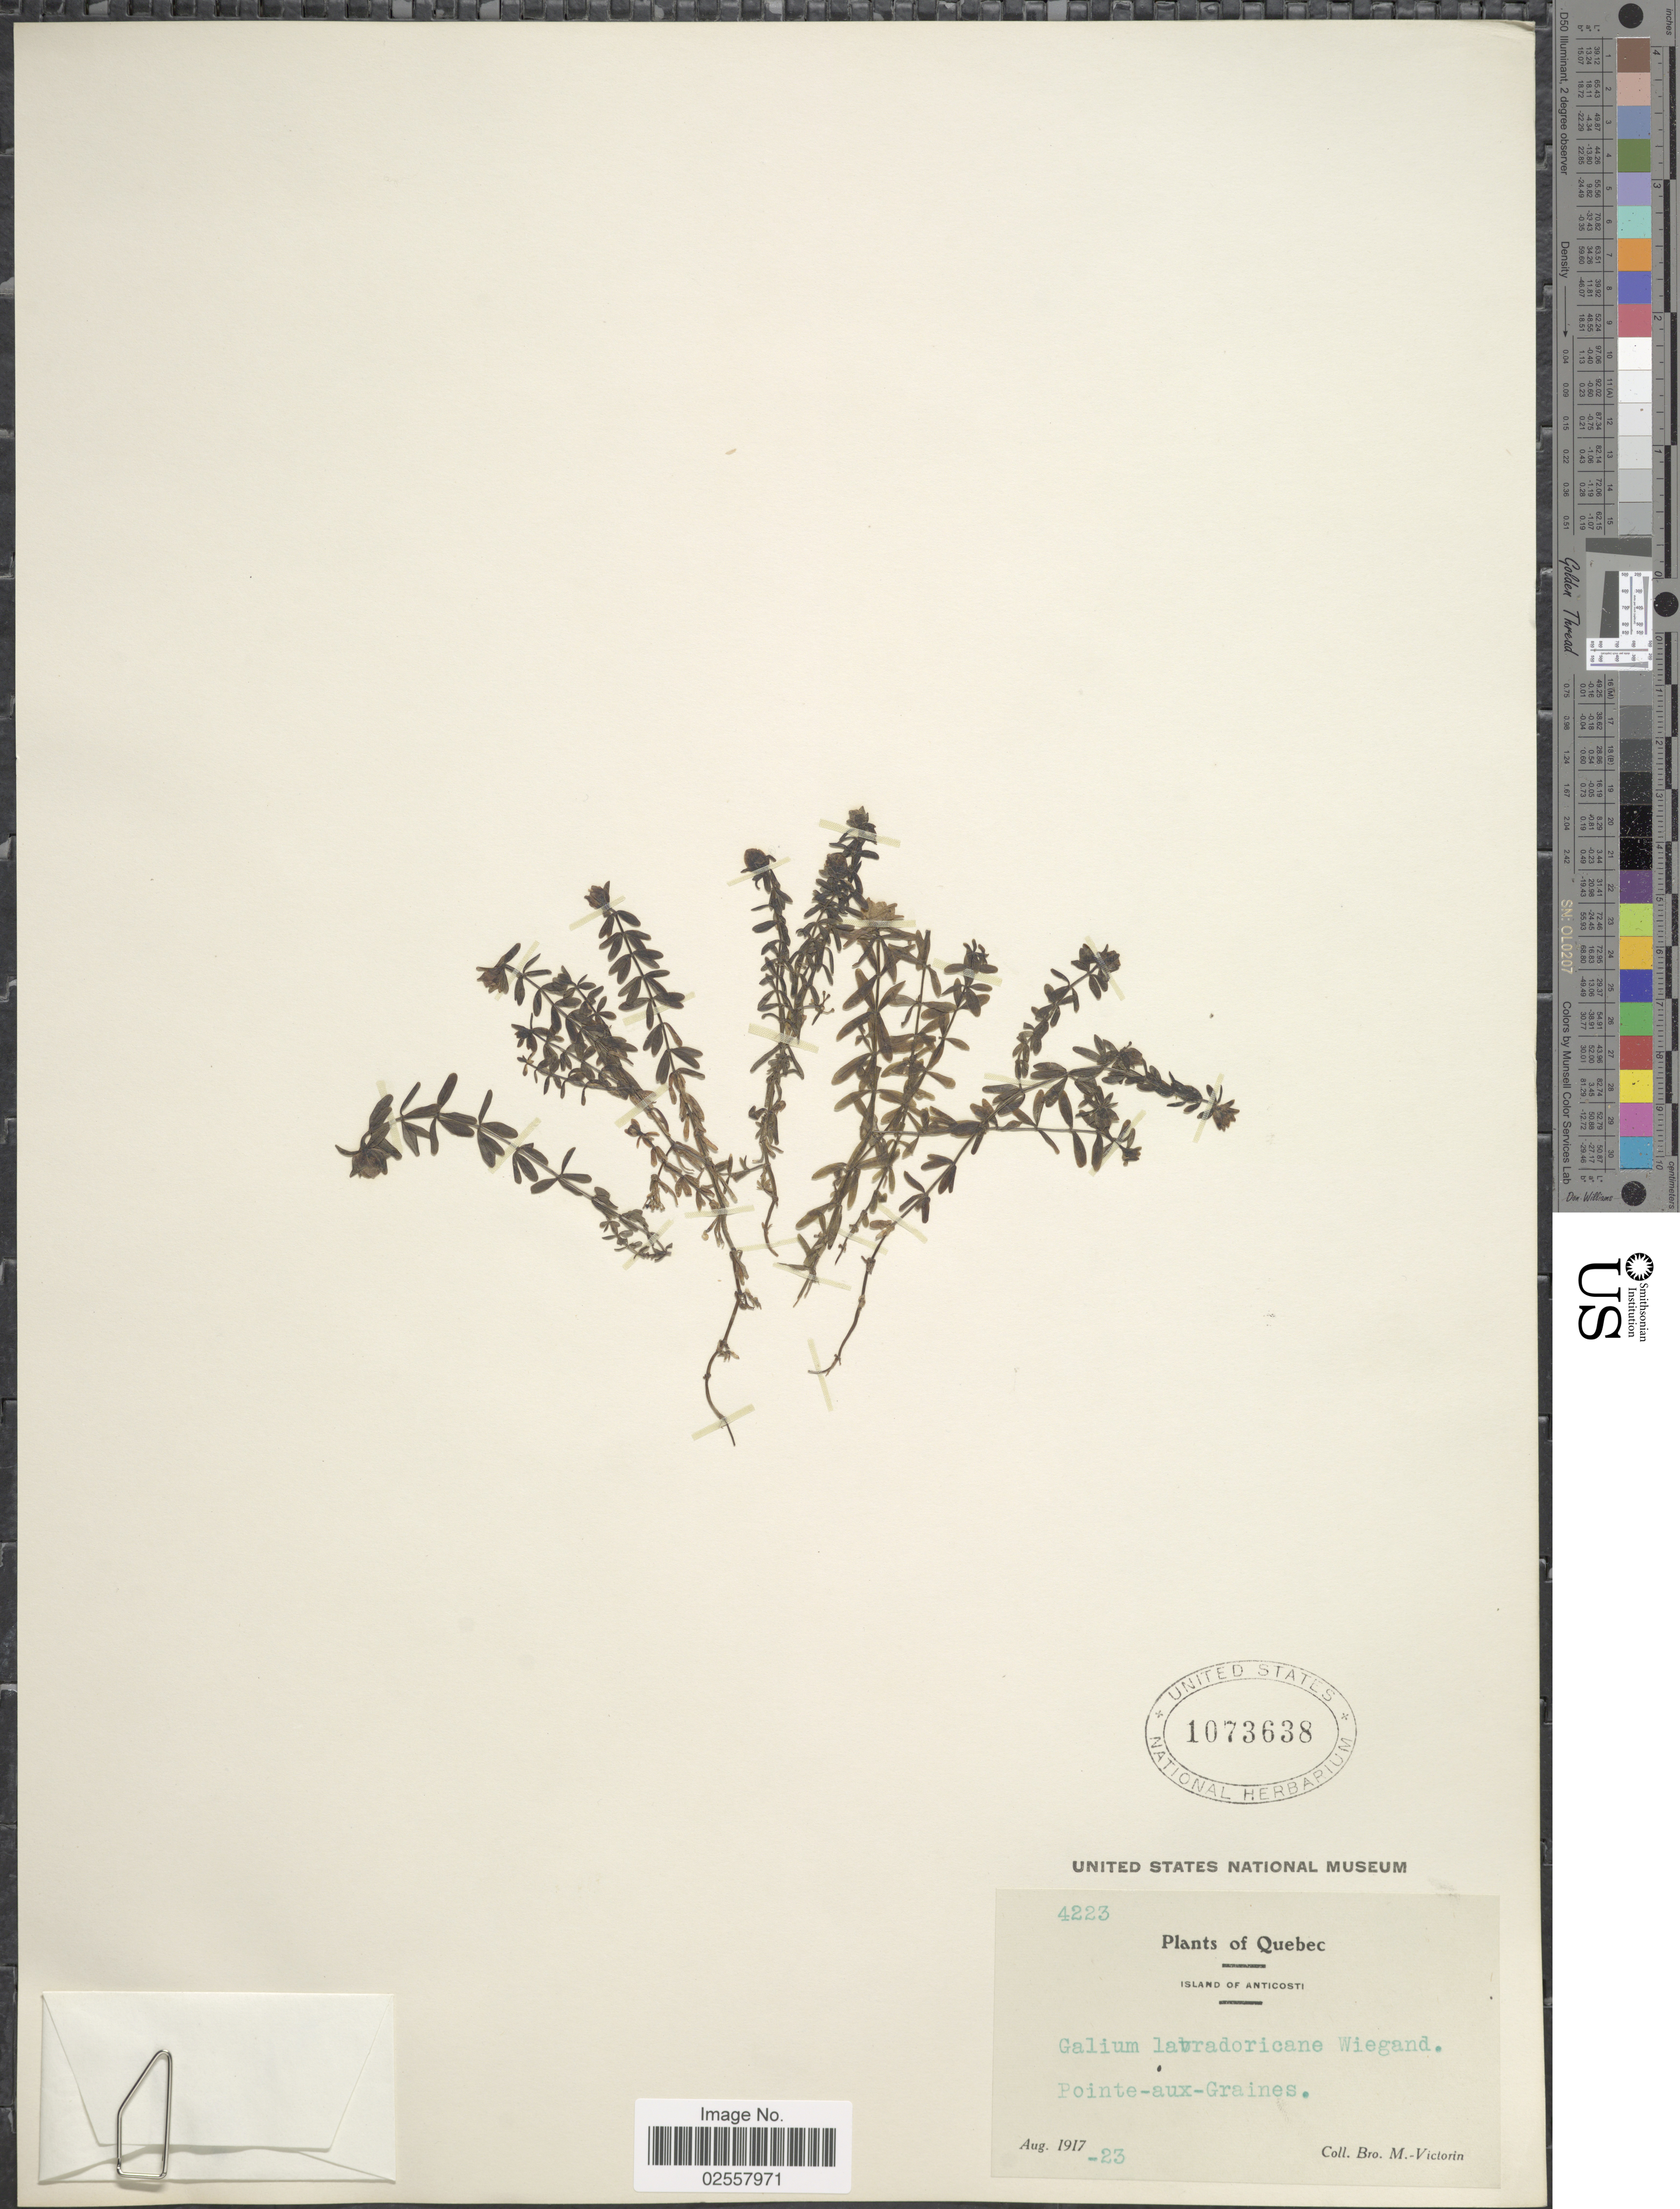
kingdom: Plantae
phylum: Tracheophyta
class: Magnoliopsida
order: Gentianales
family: Rubiaceae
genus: Galium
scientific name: Galium labradoricum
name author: (Wiegand) Wiegand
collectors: Fr. Marie-Victorin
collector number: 4223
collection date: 1917-08-23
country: Canada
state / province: Quebec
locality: Island of Anticosti, Pointe-aux-Graines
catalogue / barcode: US 1073638